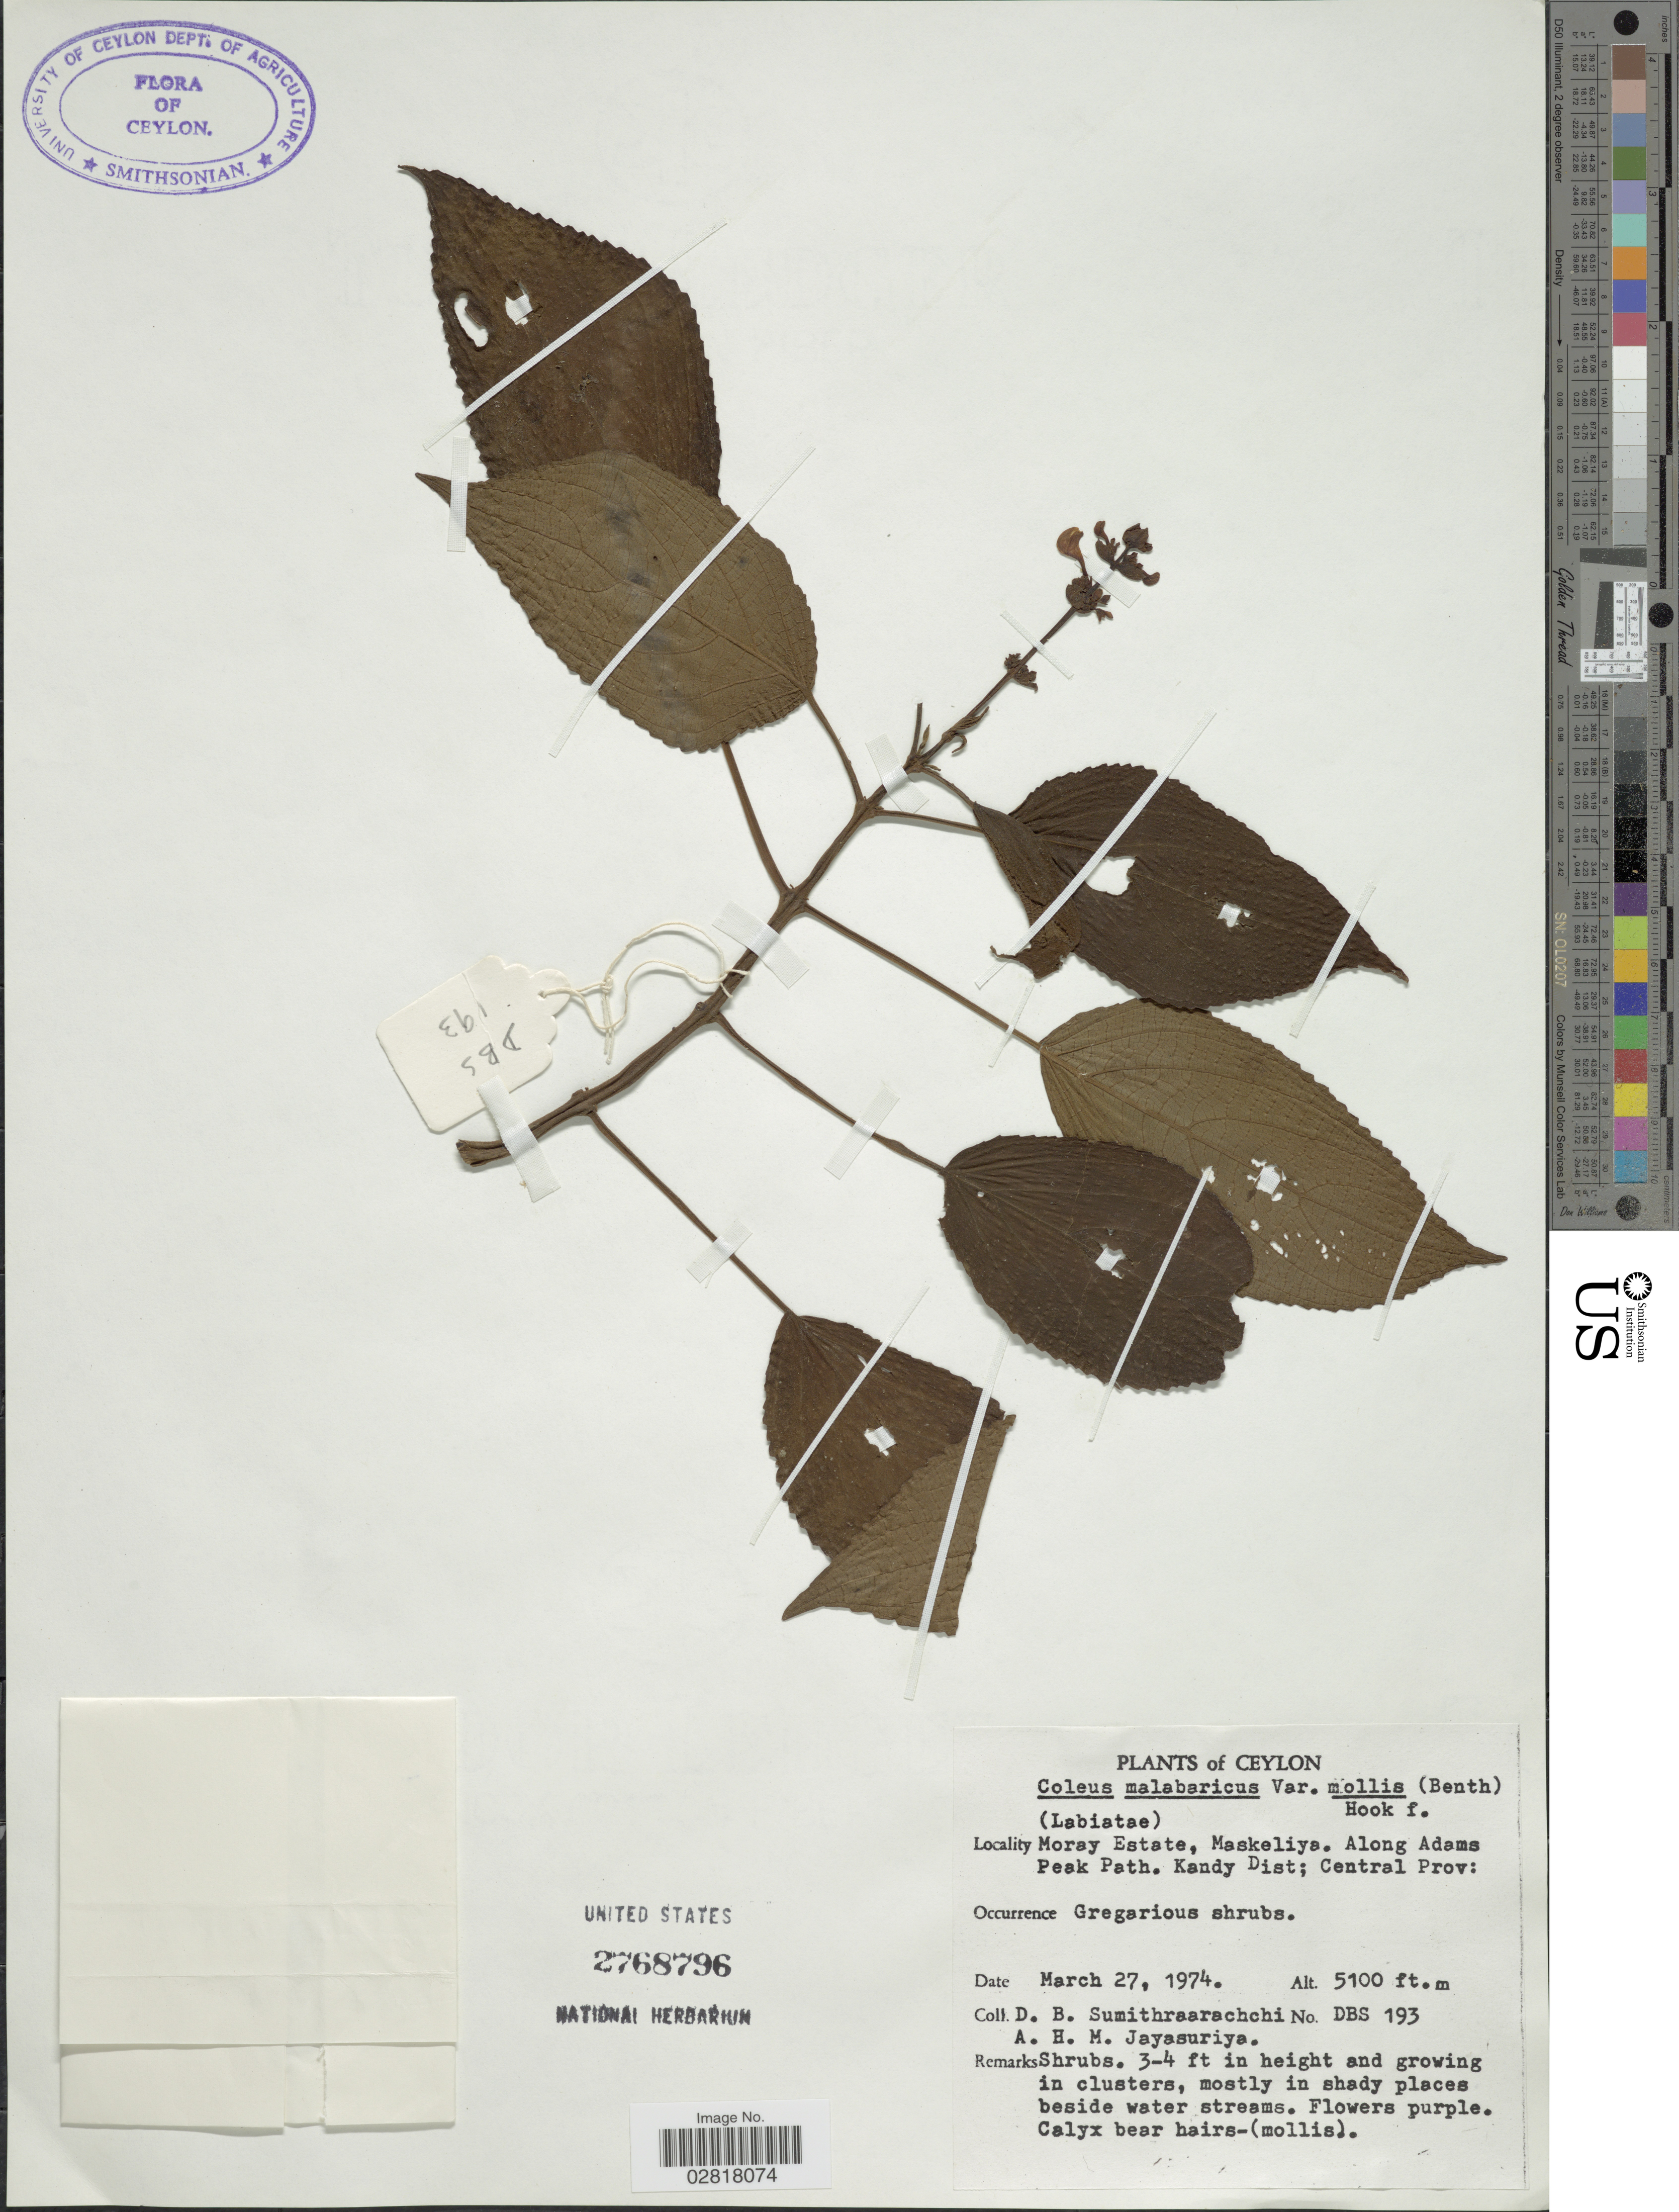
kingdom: Plantae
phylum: Tracheophyta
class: Magnoliopsida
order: Lamiales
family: Lamiaceae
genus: Plectranthus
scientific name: Plectranthus malabaricus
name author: (Benth.) R.H. Willemse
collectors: D. B. Sumithraarachchi & A. H. Jayasuriya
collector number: DBS193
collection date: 1974-03-27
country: Sri Lanka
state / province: Central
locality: Ceylon, Moray Estate, Maskeliya, along Adams Peak Path, Kandy Dist.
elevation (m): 1554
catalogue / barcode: US 2768796